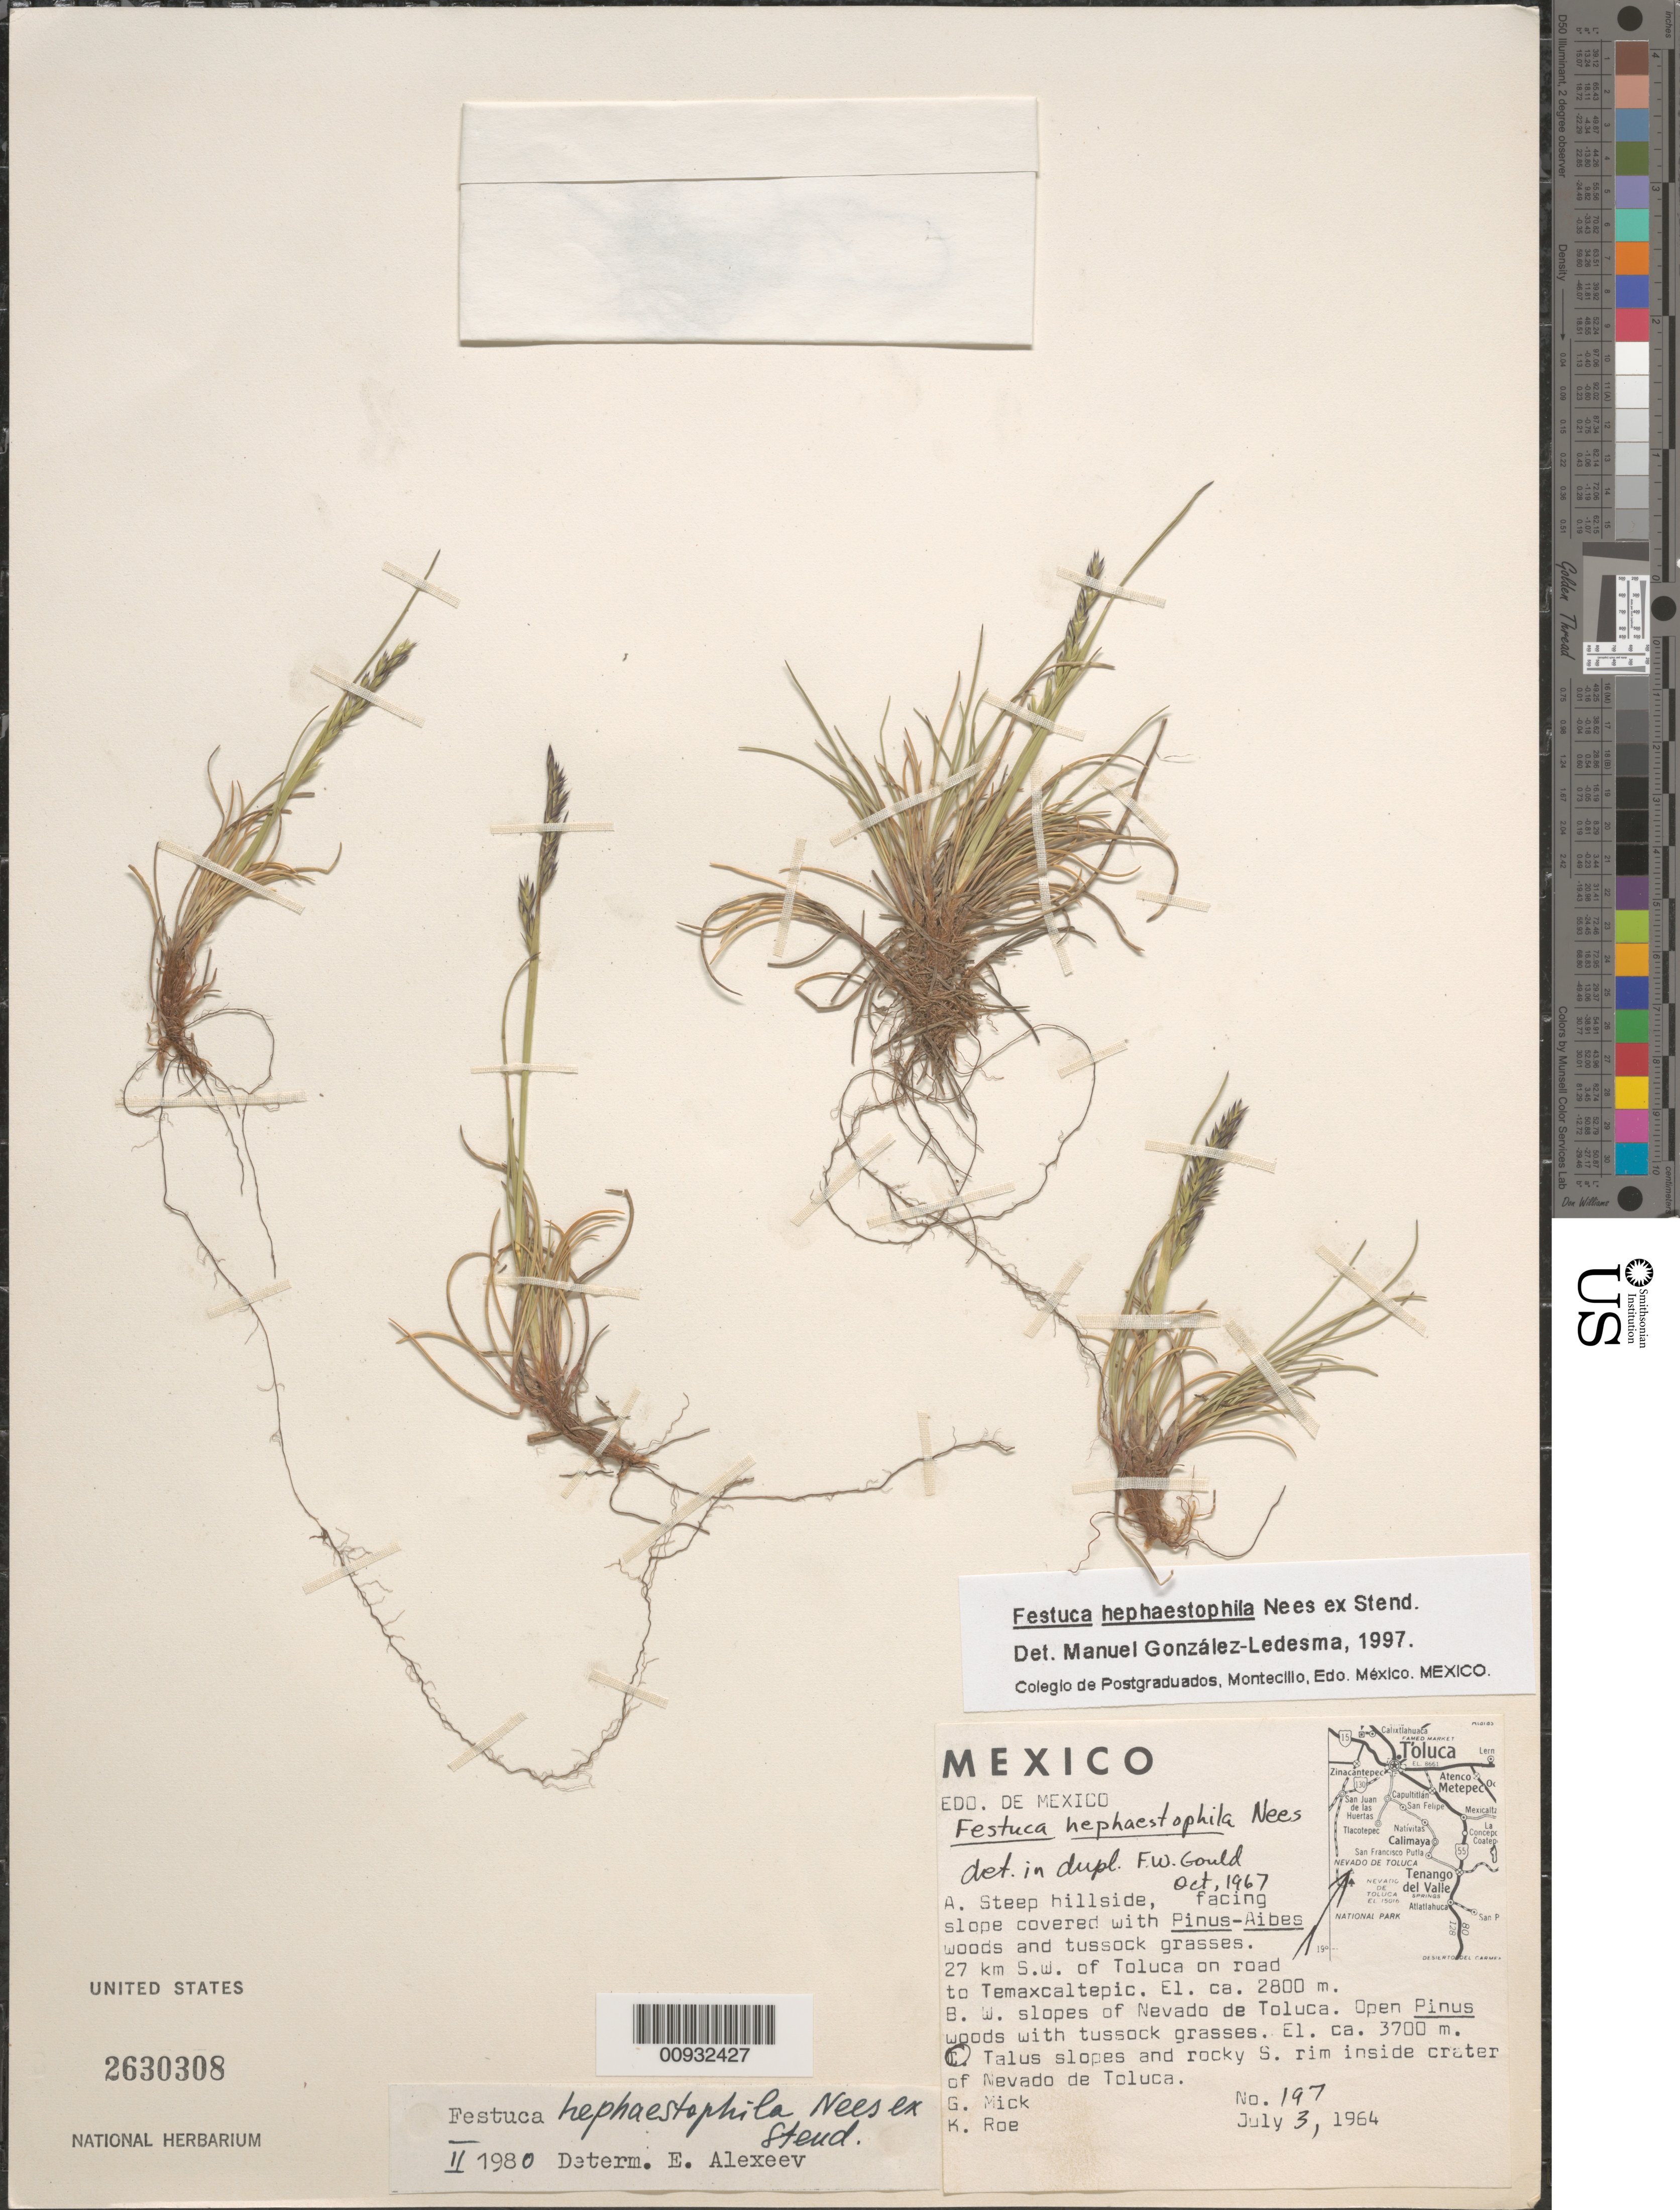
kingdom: Plantae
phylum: Tracheophyta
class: Liliopsida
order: Poales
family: Poaceae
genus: Festuca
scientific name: Festuca hephaestophila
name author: Nees ex Steud.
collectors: G. Mick & K. E. Roe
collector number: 197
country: Mexico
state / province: México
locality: Nevado de Toluca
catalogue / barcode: US 2630308